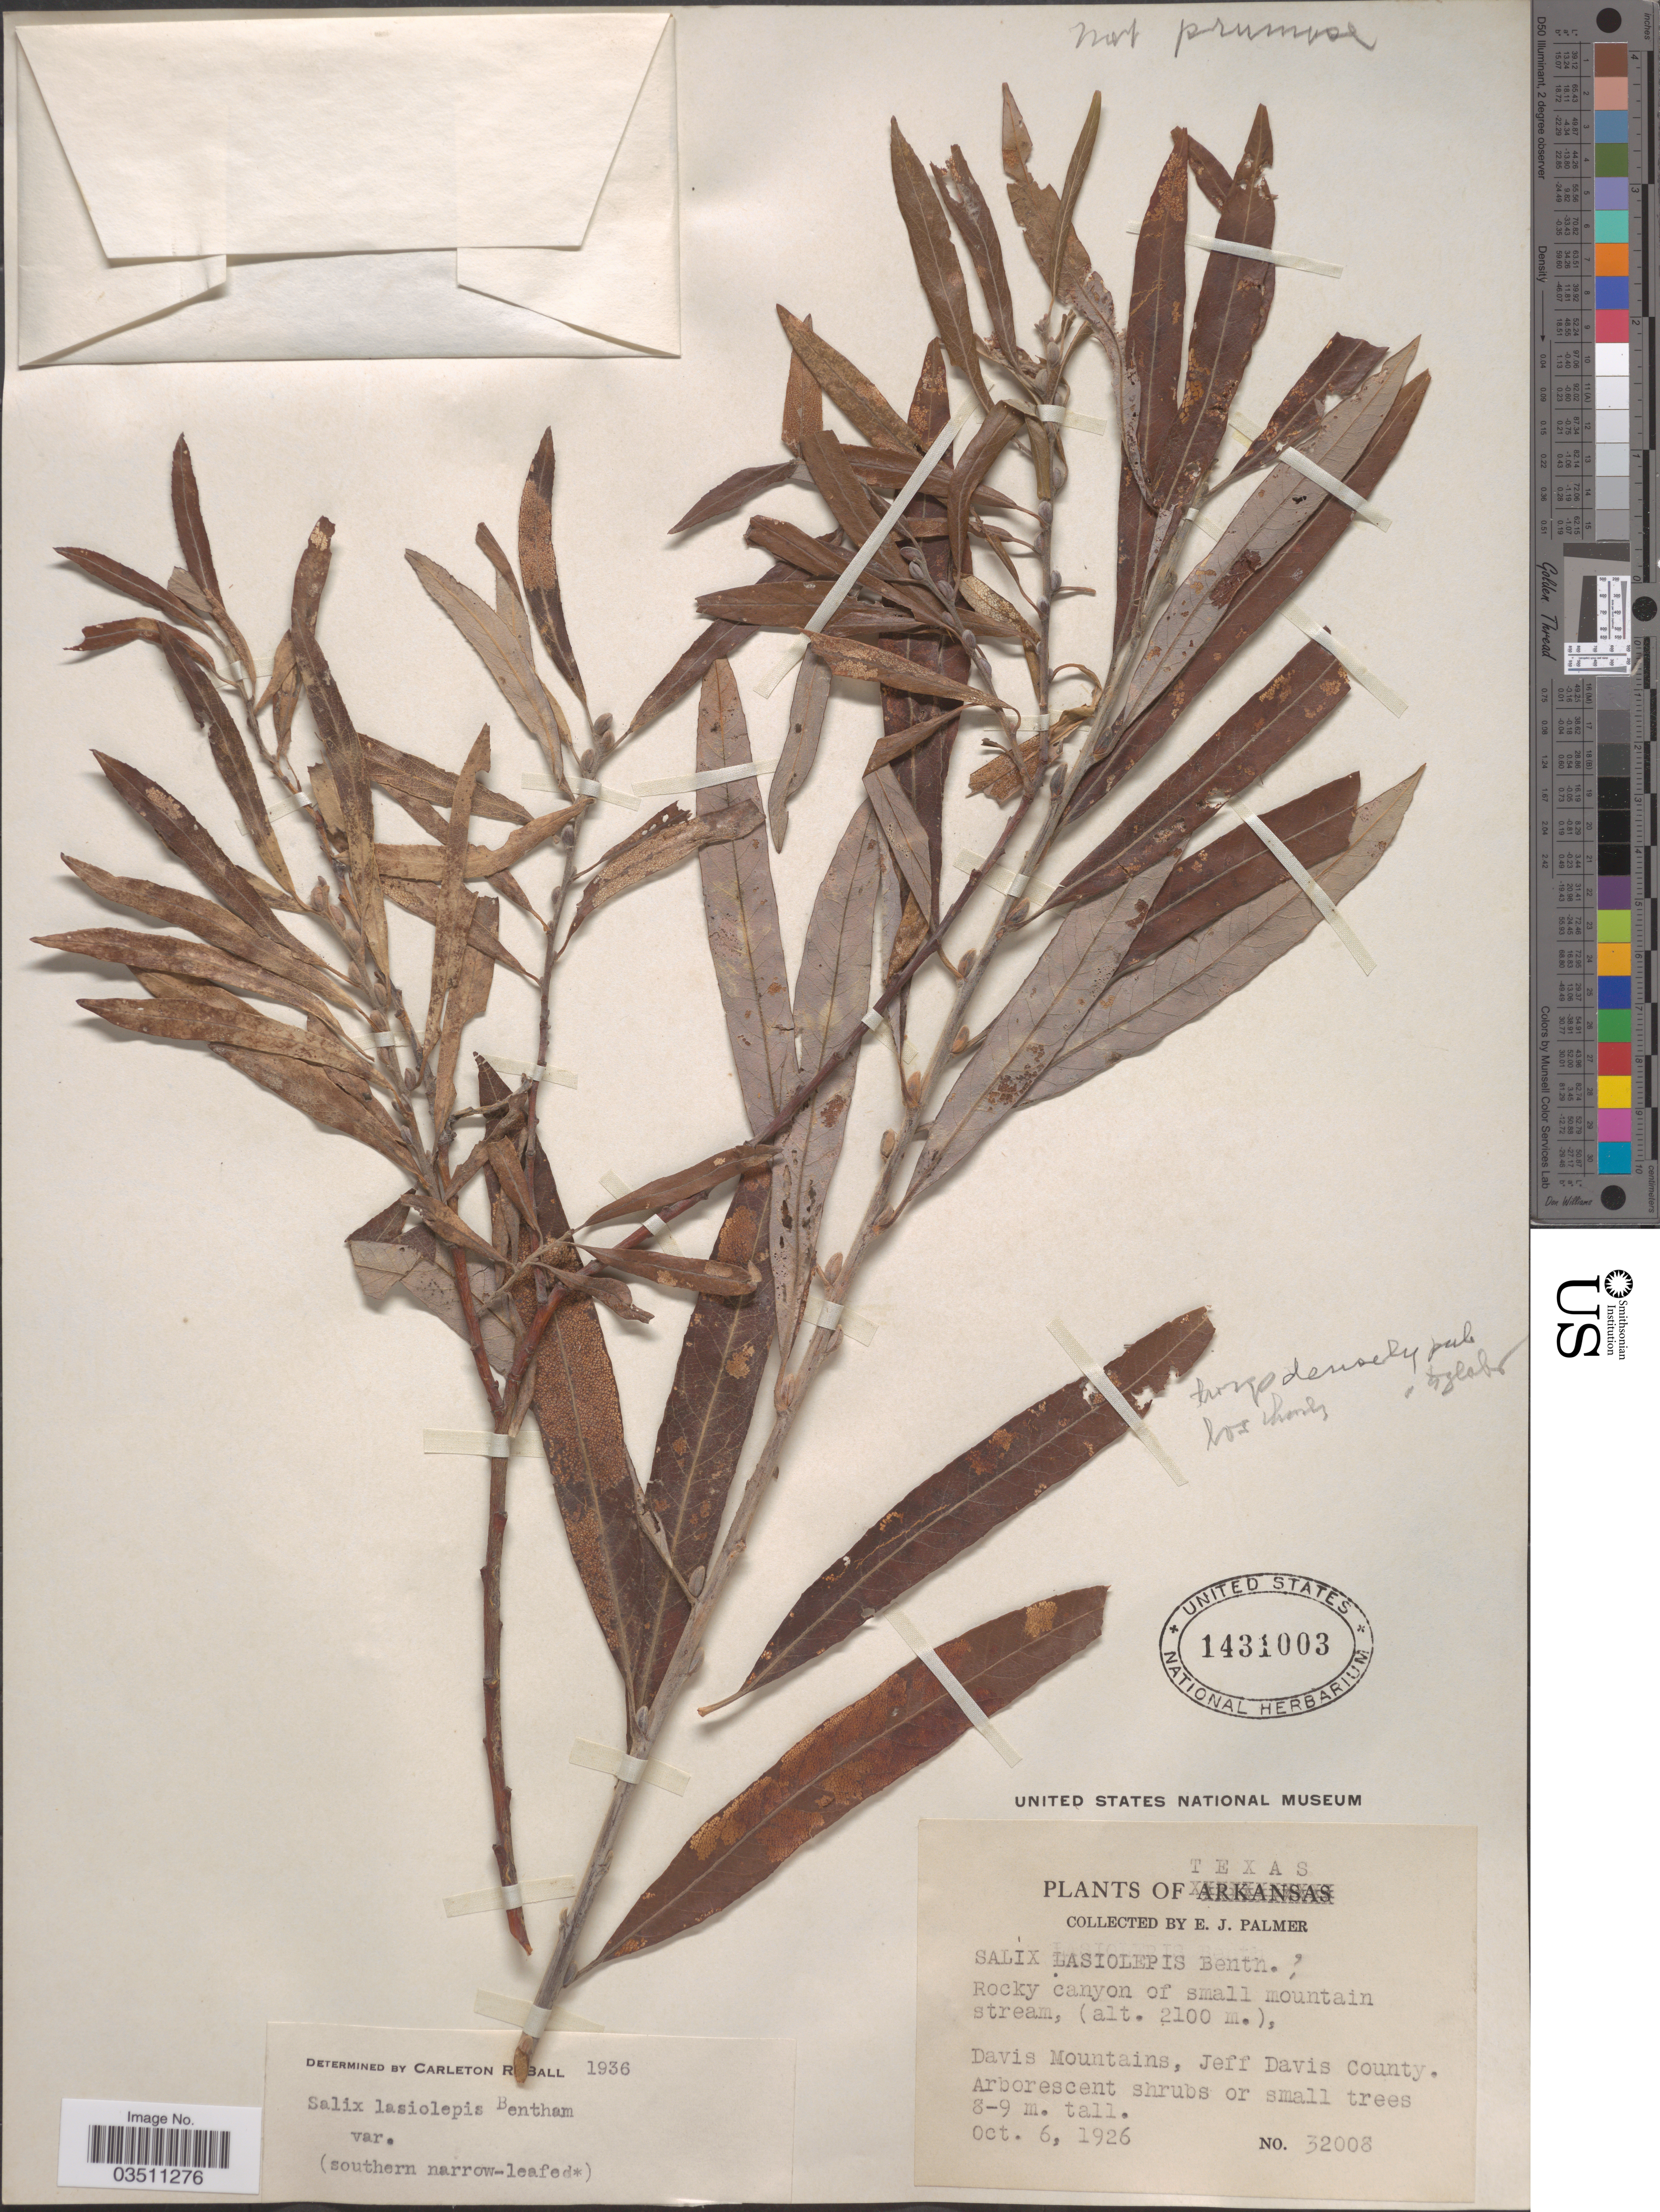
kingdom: Plantae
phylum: Tracheophyta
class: Magnoliopsida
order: Malpighiales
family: Salicaceae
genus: Salix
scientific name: Salix lasiolepis var. bracelinae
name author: C.R. Ball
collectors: E. J. Palmer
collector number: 32008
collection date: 1926-10-06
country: United States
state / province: Texas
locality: Davis Mountains, Jeff Davis County.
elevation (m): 2100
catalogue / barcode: US 1431003